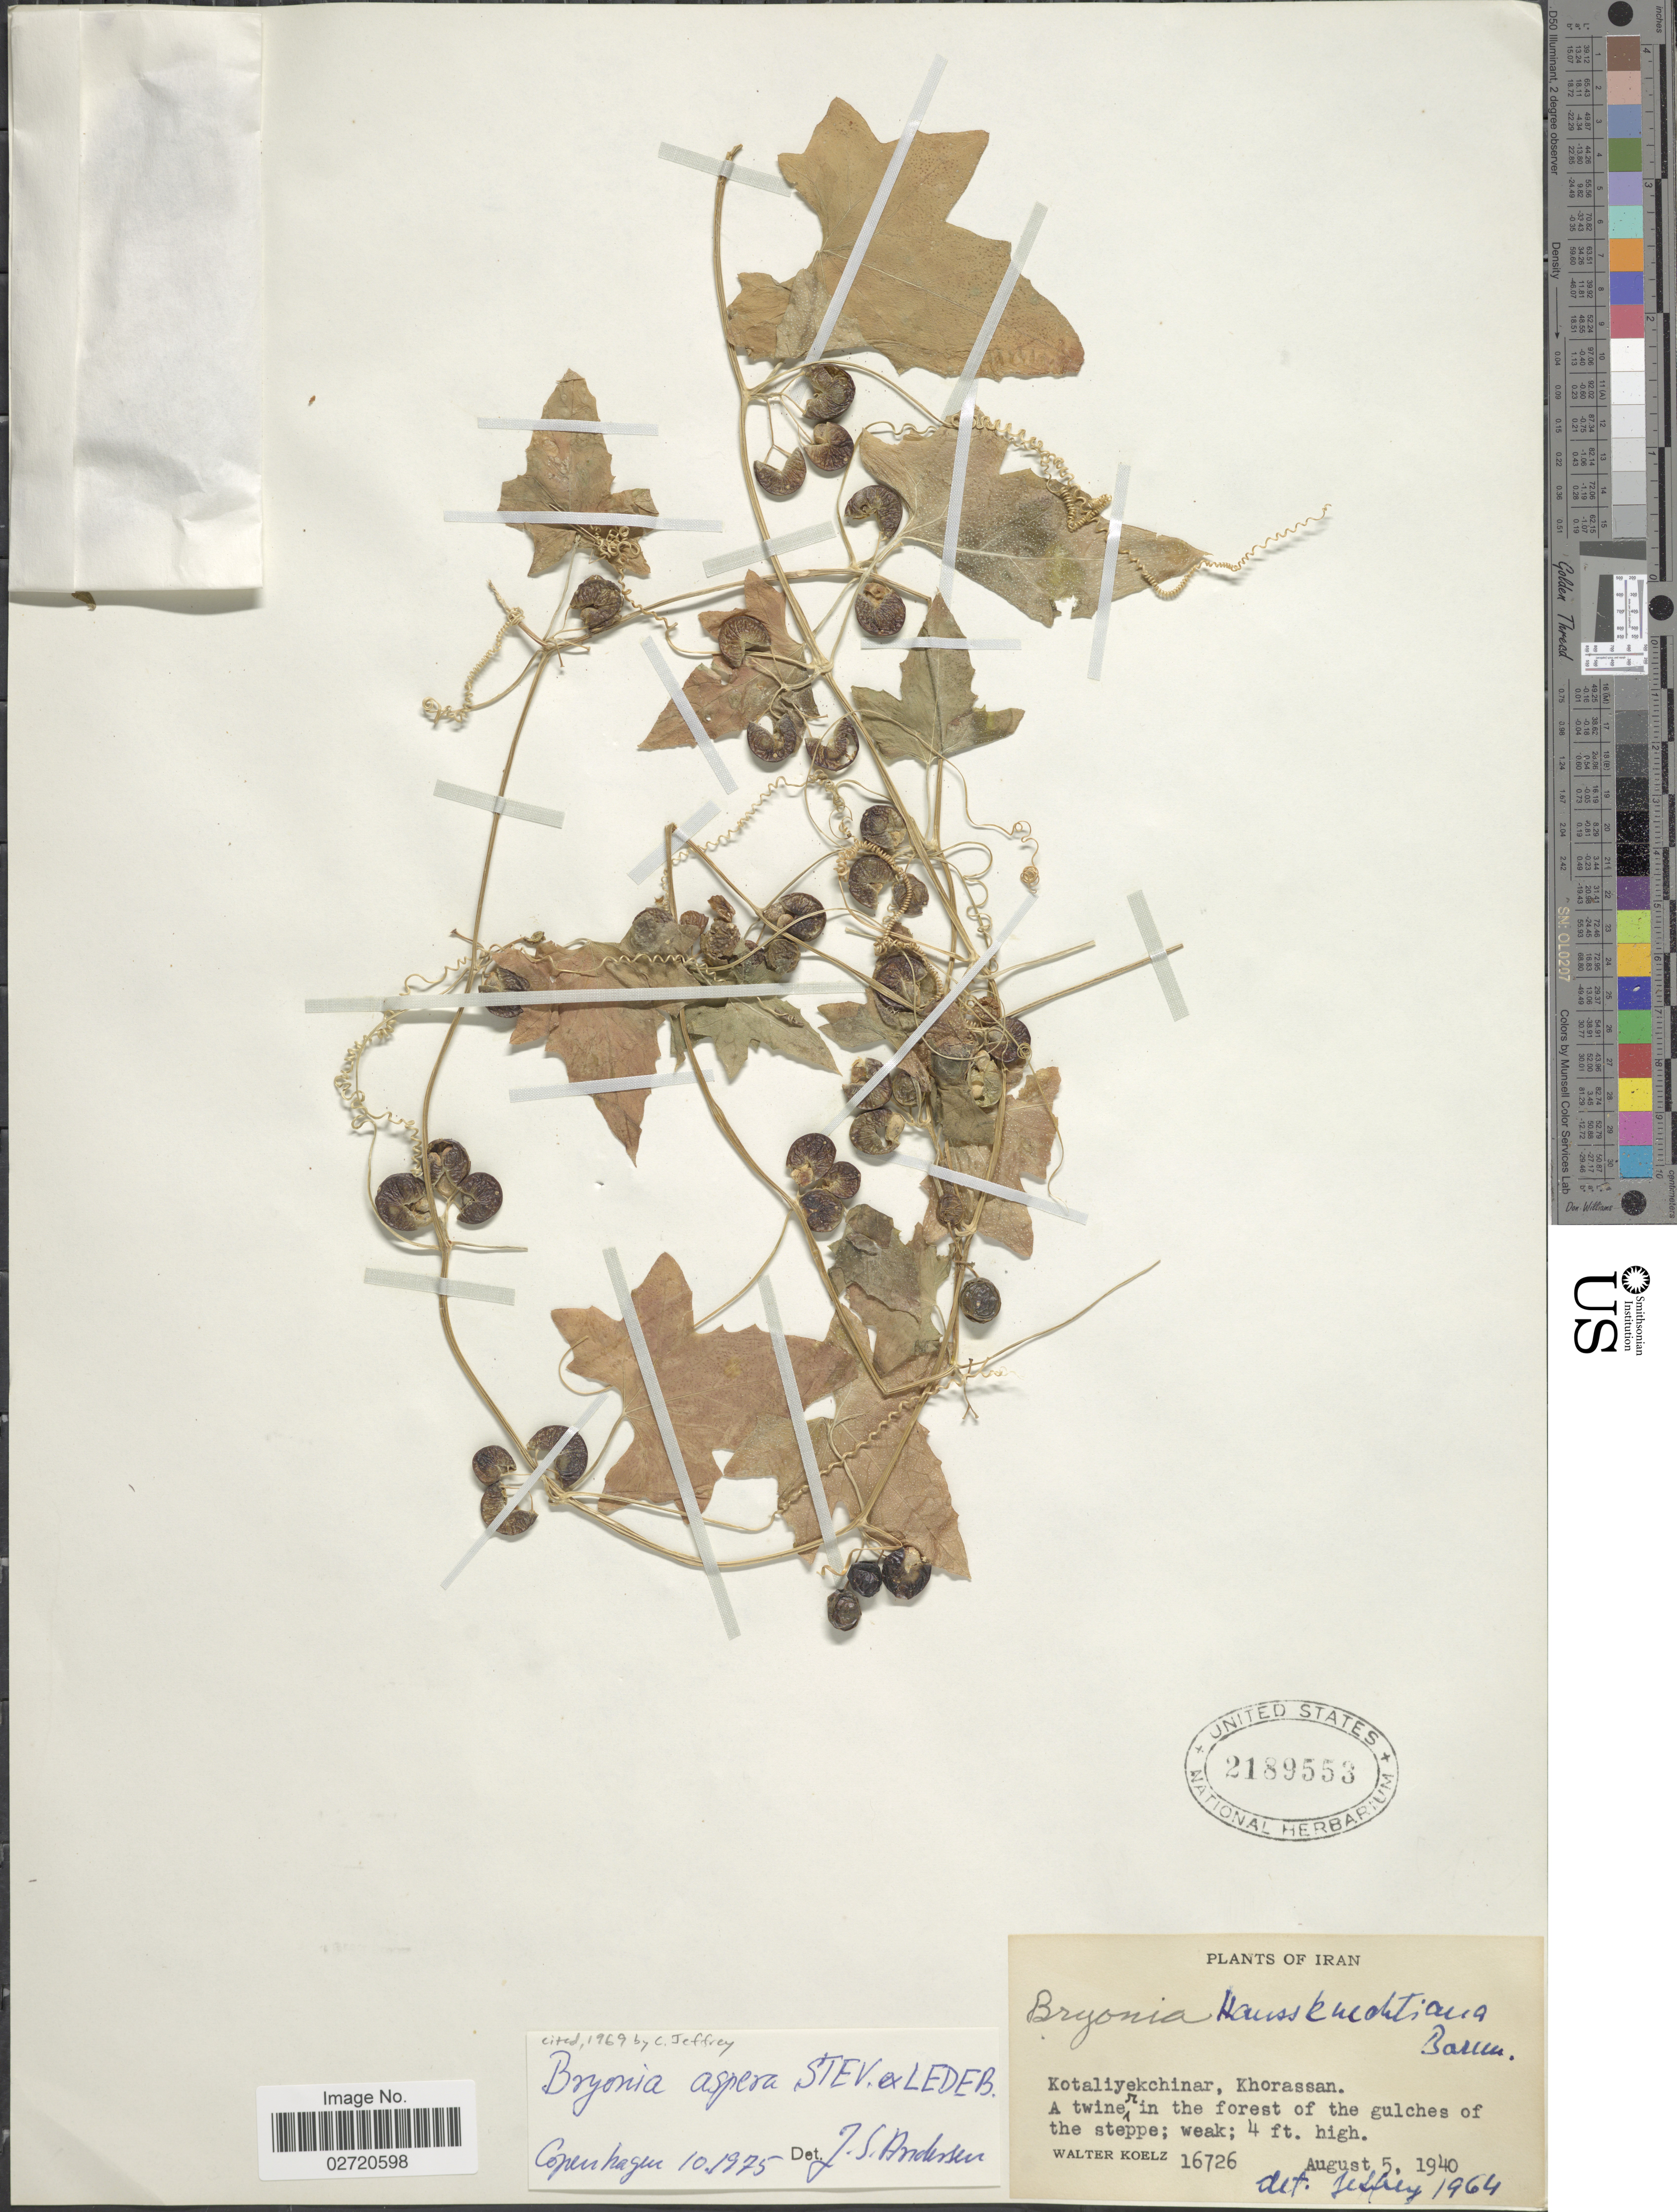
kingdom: Plantae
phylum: Tracheophyta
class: Magnoliopsida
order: Cucurbitales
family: Cucurbitaceae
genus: Bryonia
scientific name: Bryonia aspera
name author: Steven ex Ledeb.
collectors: W. N. Koelz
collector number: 16726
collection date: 1940-08-05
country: Iran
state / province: Khorasan [obsolete]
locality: Kotaliyekchinar, Khorassan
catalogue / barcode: US 2189553